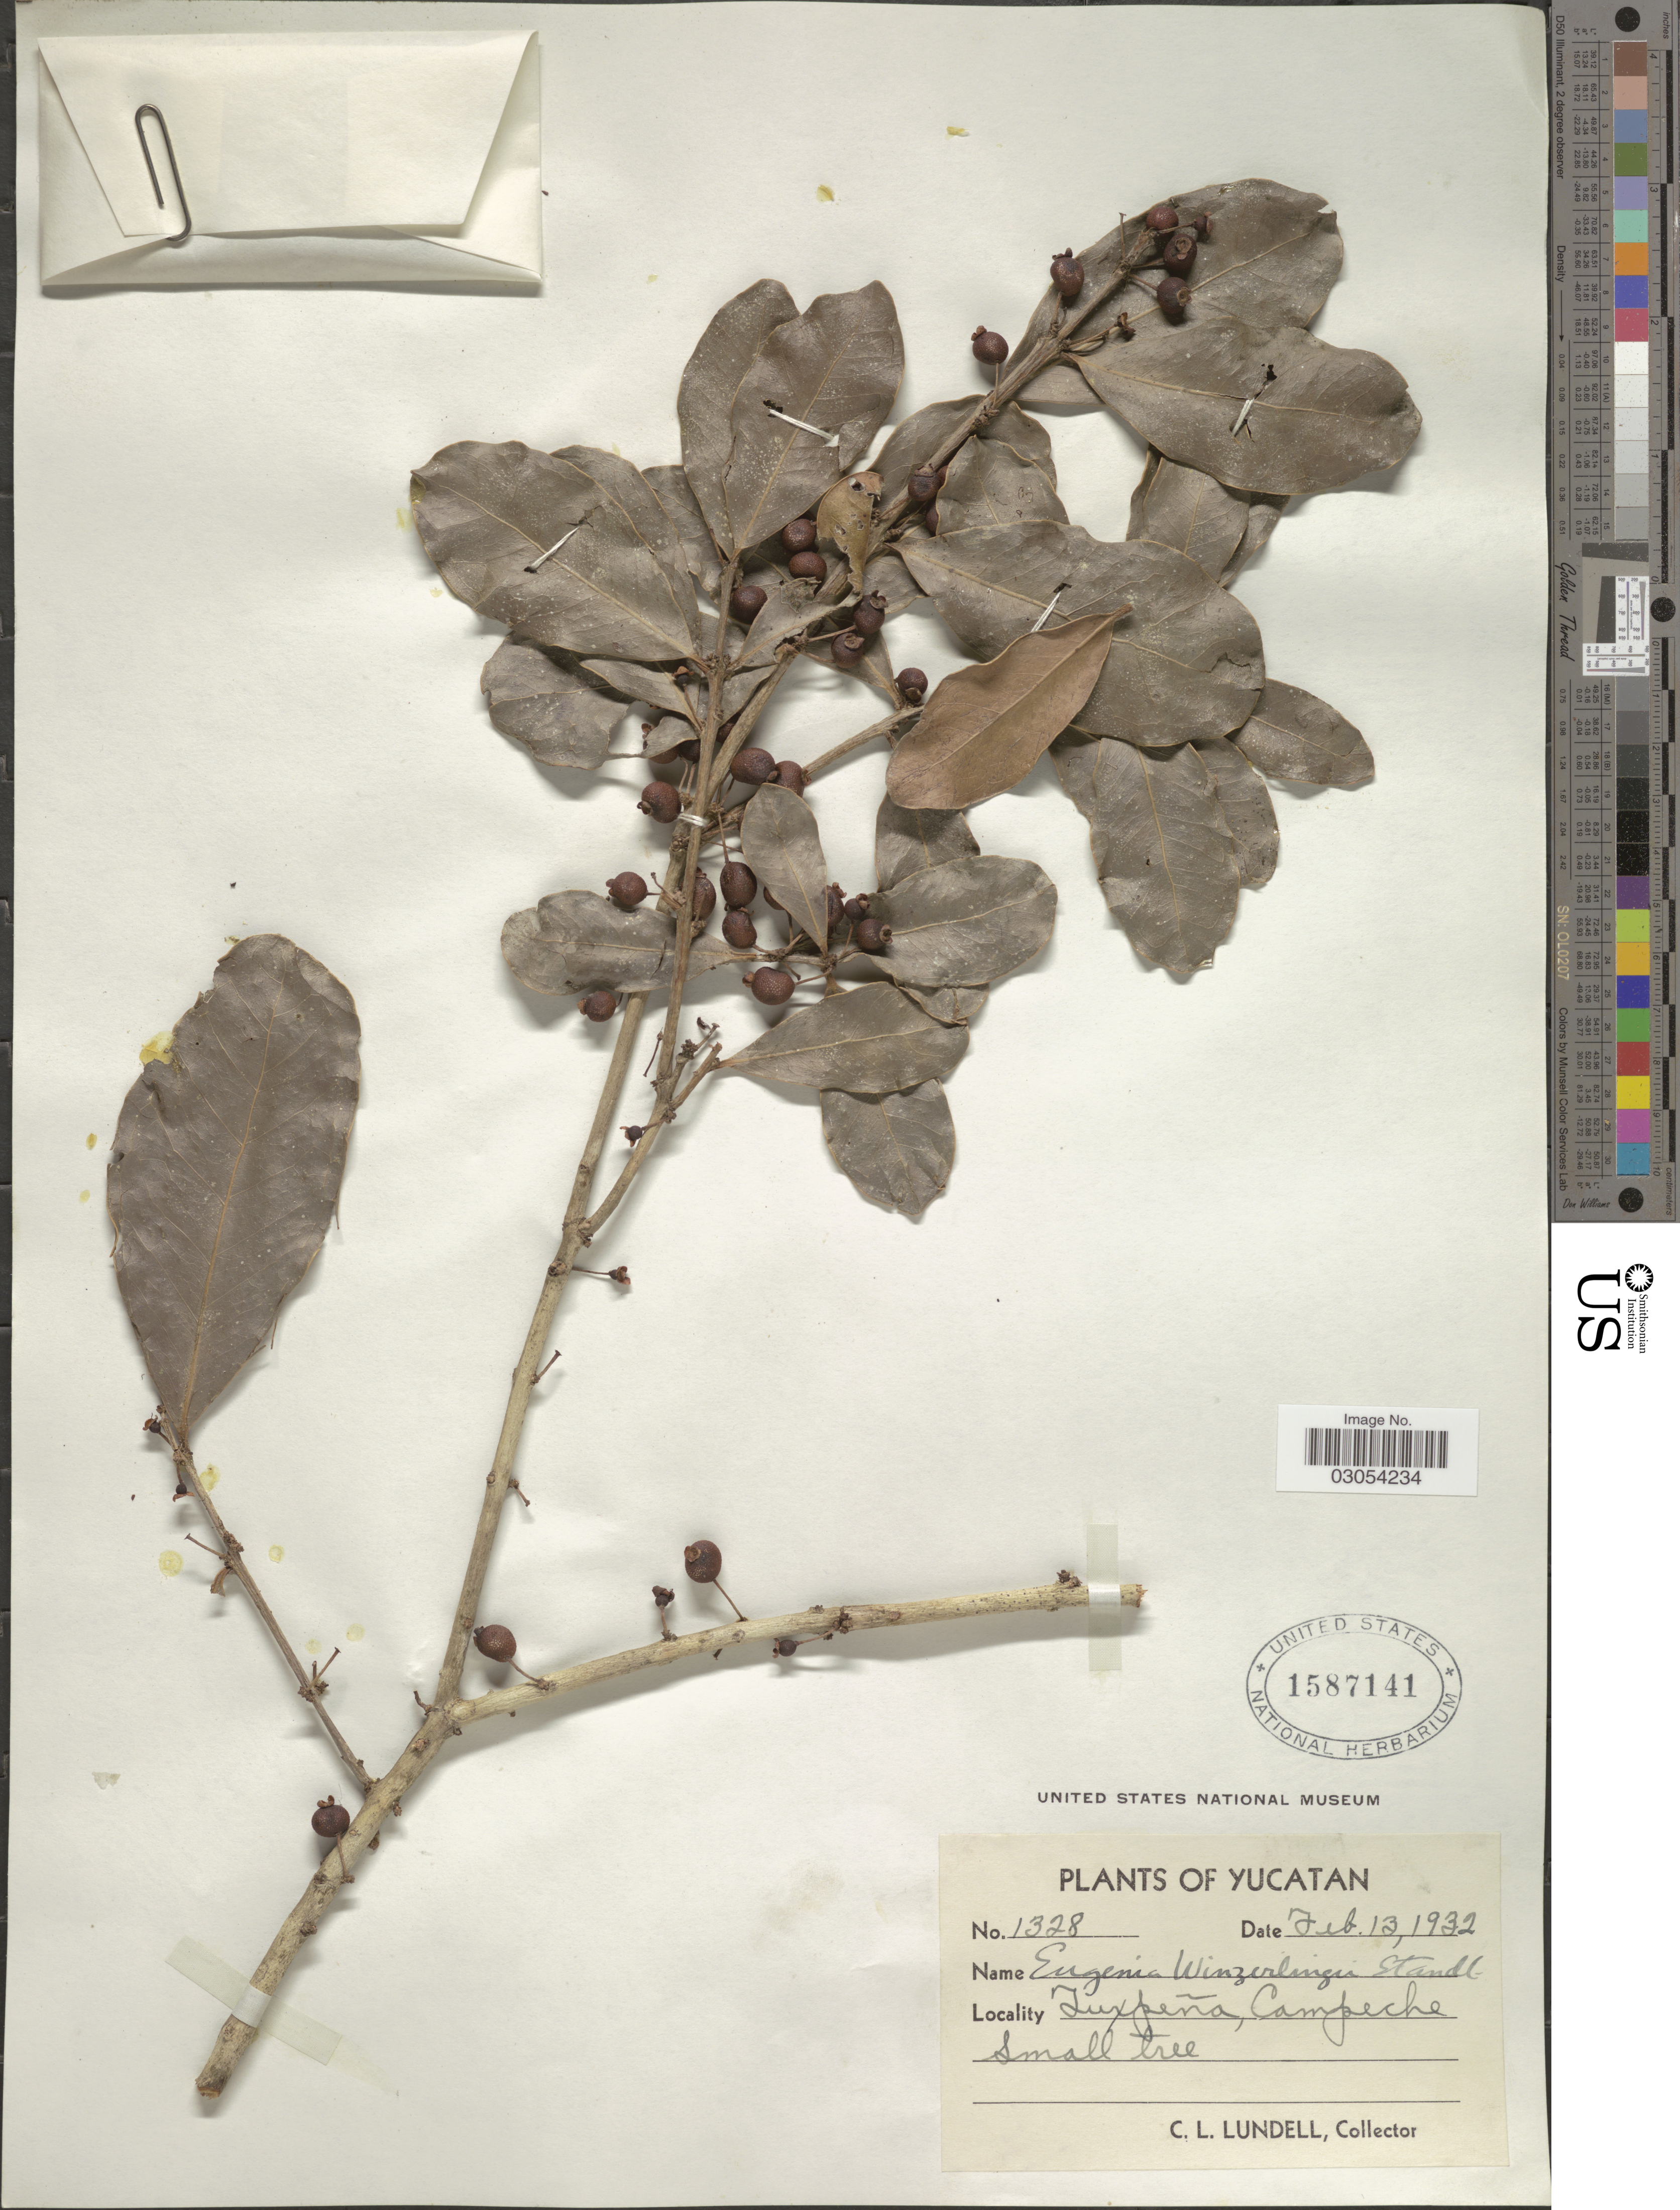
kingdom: Plantae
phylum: Tracheophyta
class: Magnoliopsida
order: Myrtales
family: Myrtaceae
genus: Eugenia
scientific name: Eugenia winzerlingii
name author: Standl.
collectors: C. L. Lundell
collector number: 1328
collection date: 1932-02-13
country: Mexico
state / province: Campeche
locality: Tuxpeña.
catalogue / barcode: US 1587141